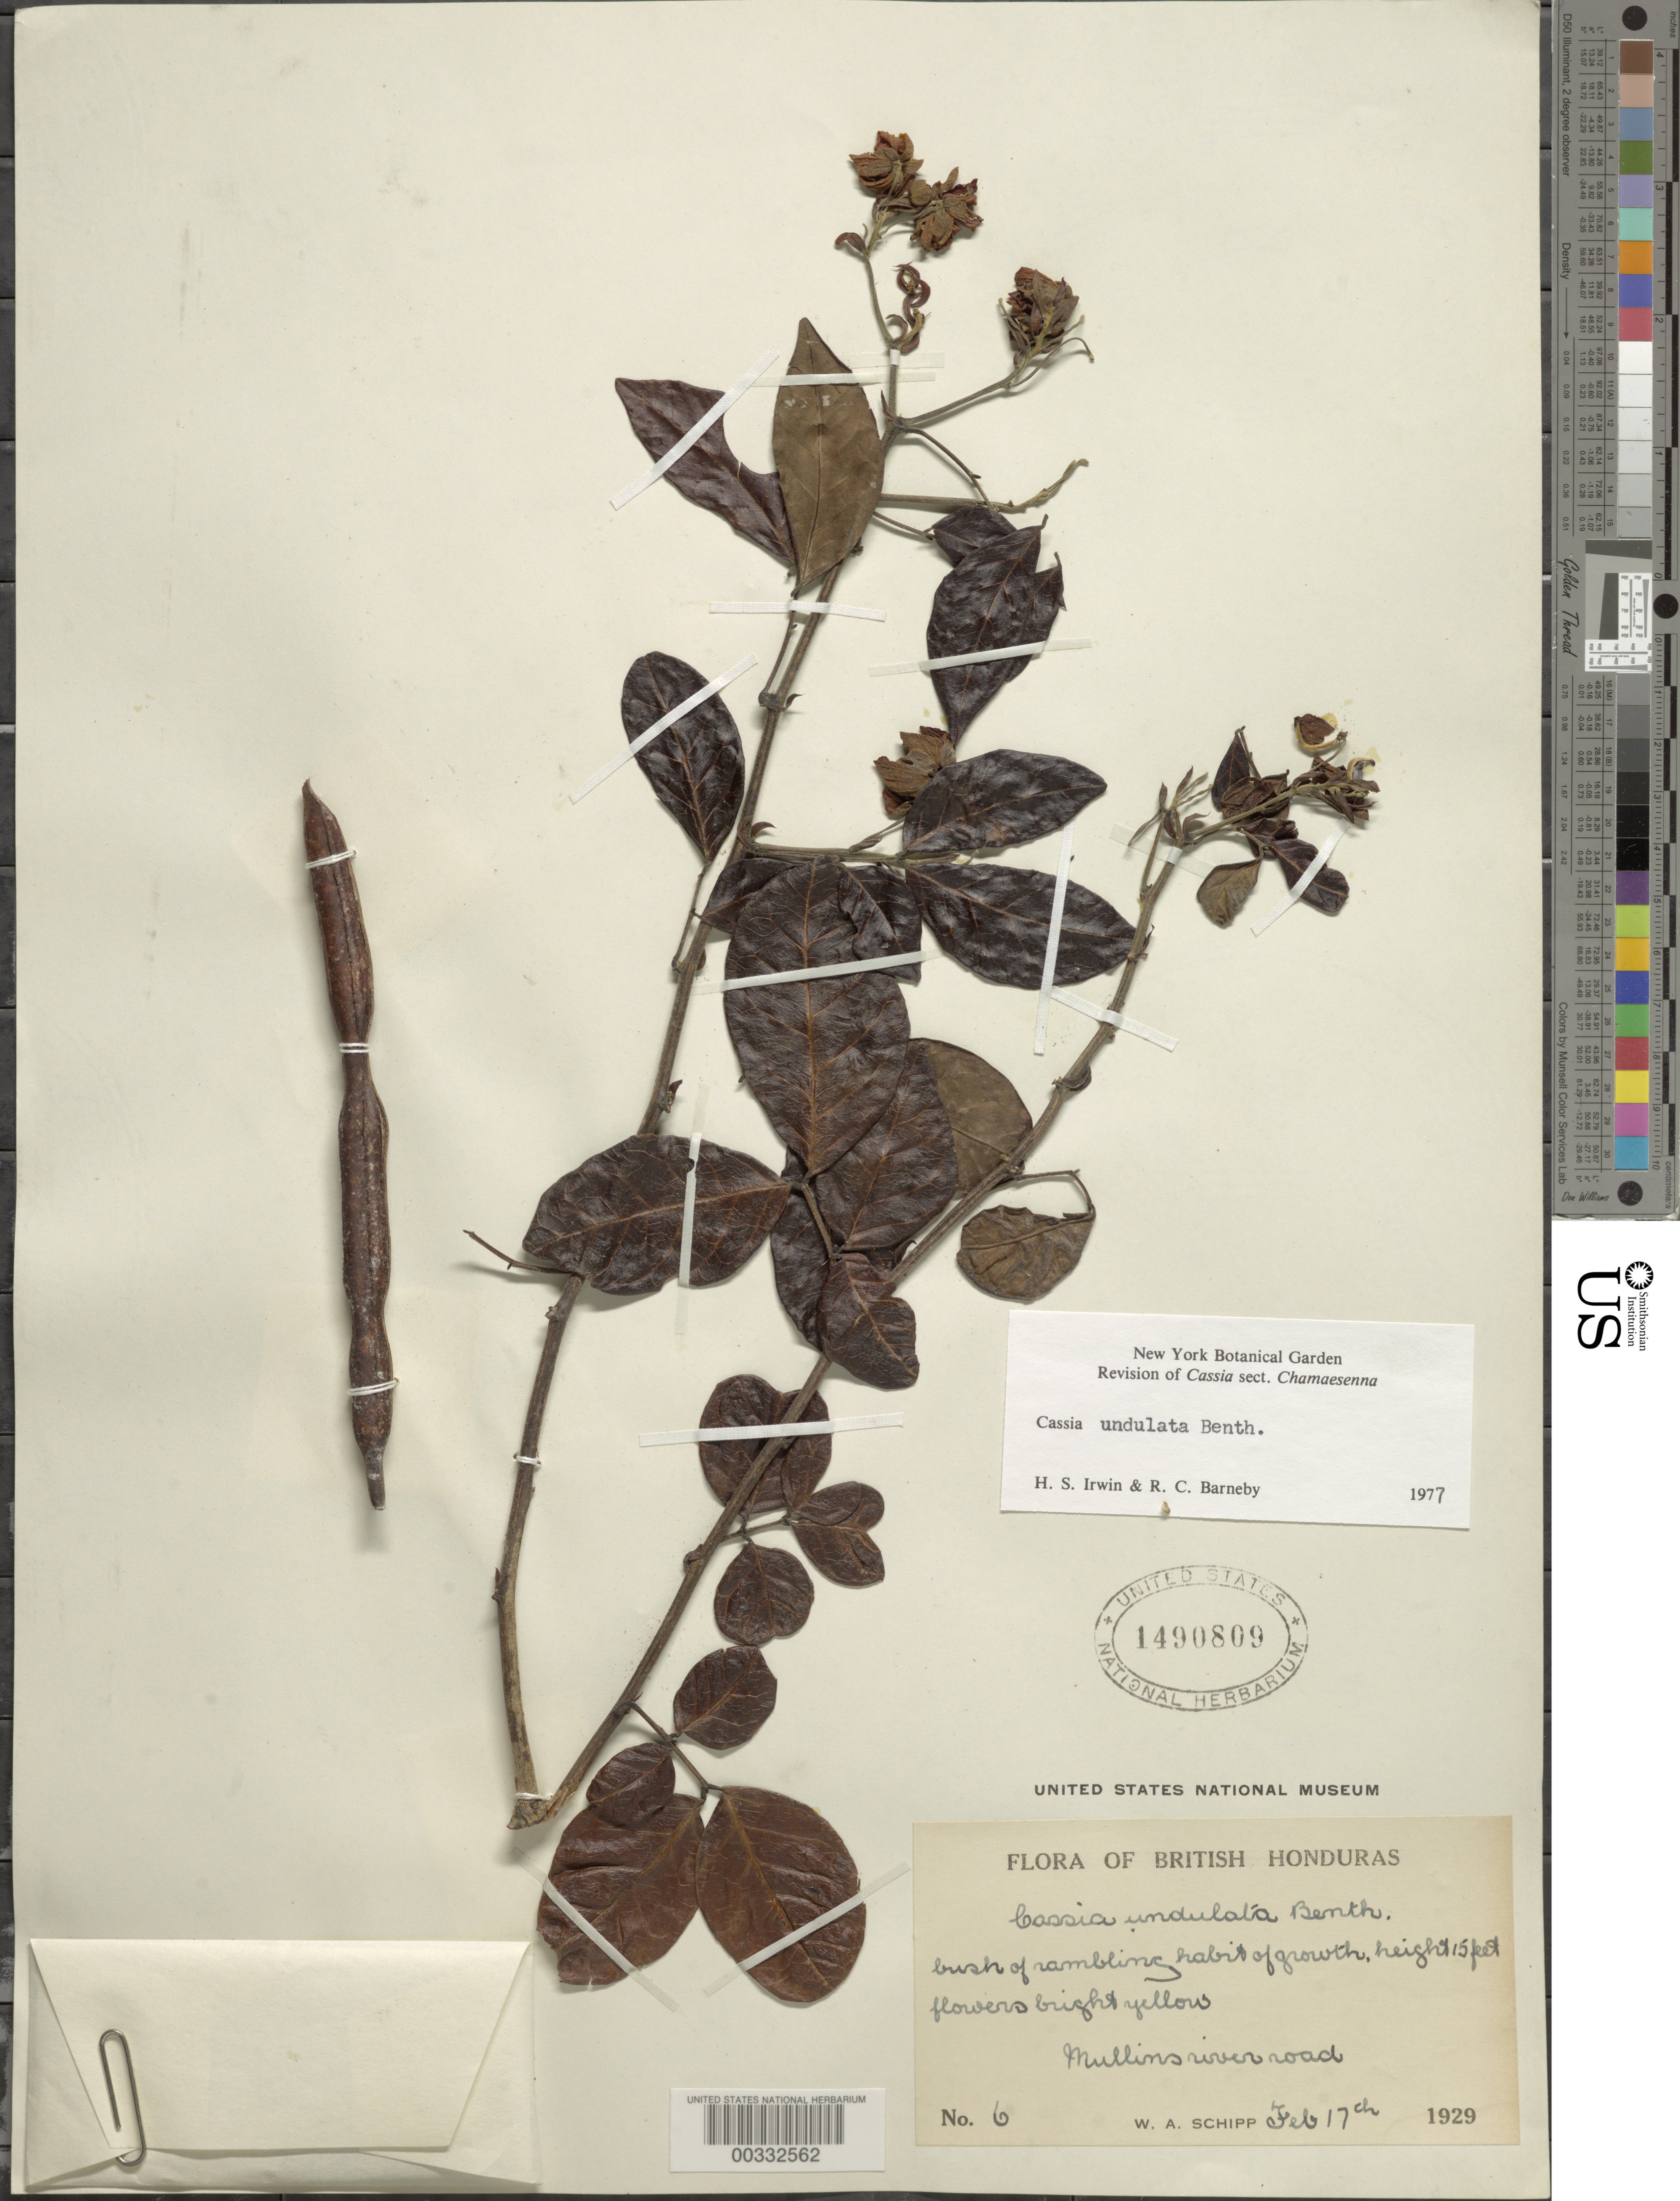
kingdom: Plantae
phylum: Tracheophyta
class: Magnoliopsida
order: Fabales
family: Fabaceae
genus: Senna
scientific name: Senna undulata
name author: (Benth.) H.S. Irwin & Barneby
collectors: W. Schipp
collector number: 6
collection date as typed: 1929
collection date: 1929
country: Belize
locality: Mullins River road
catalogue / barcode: US 1490809